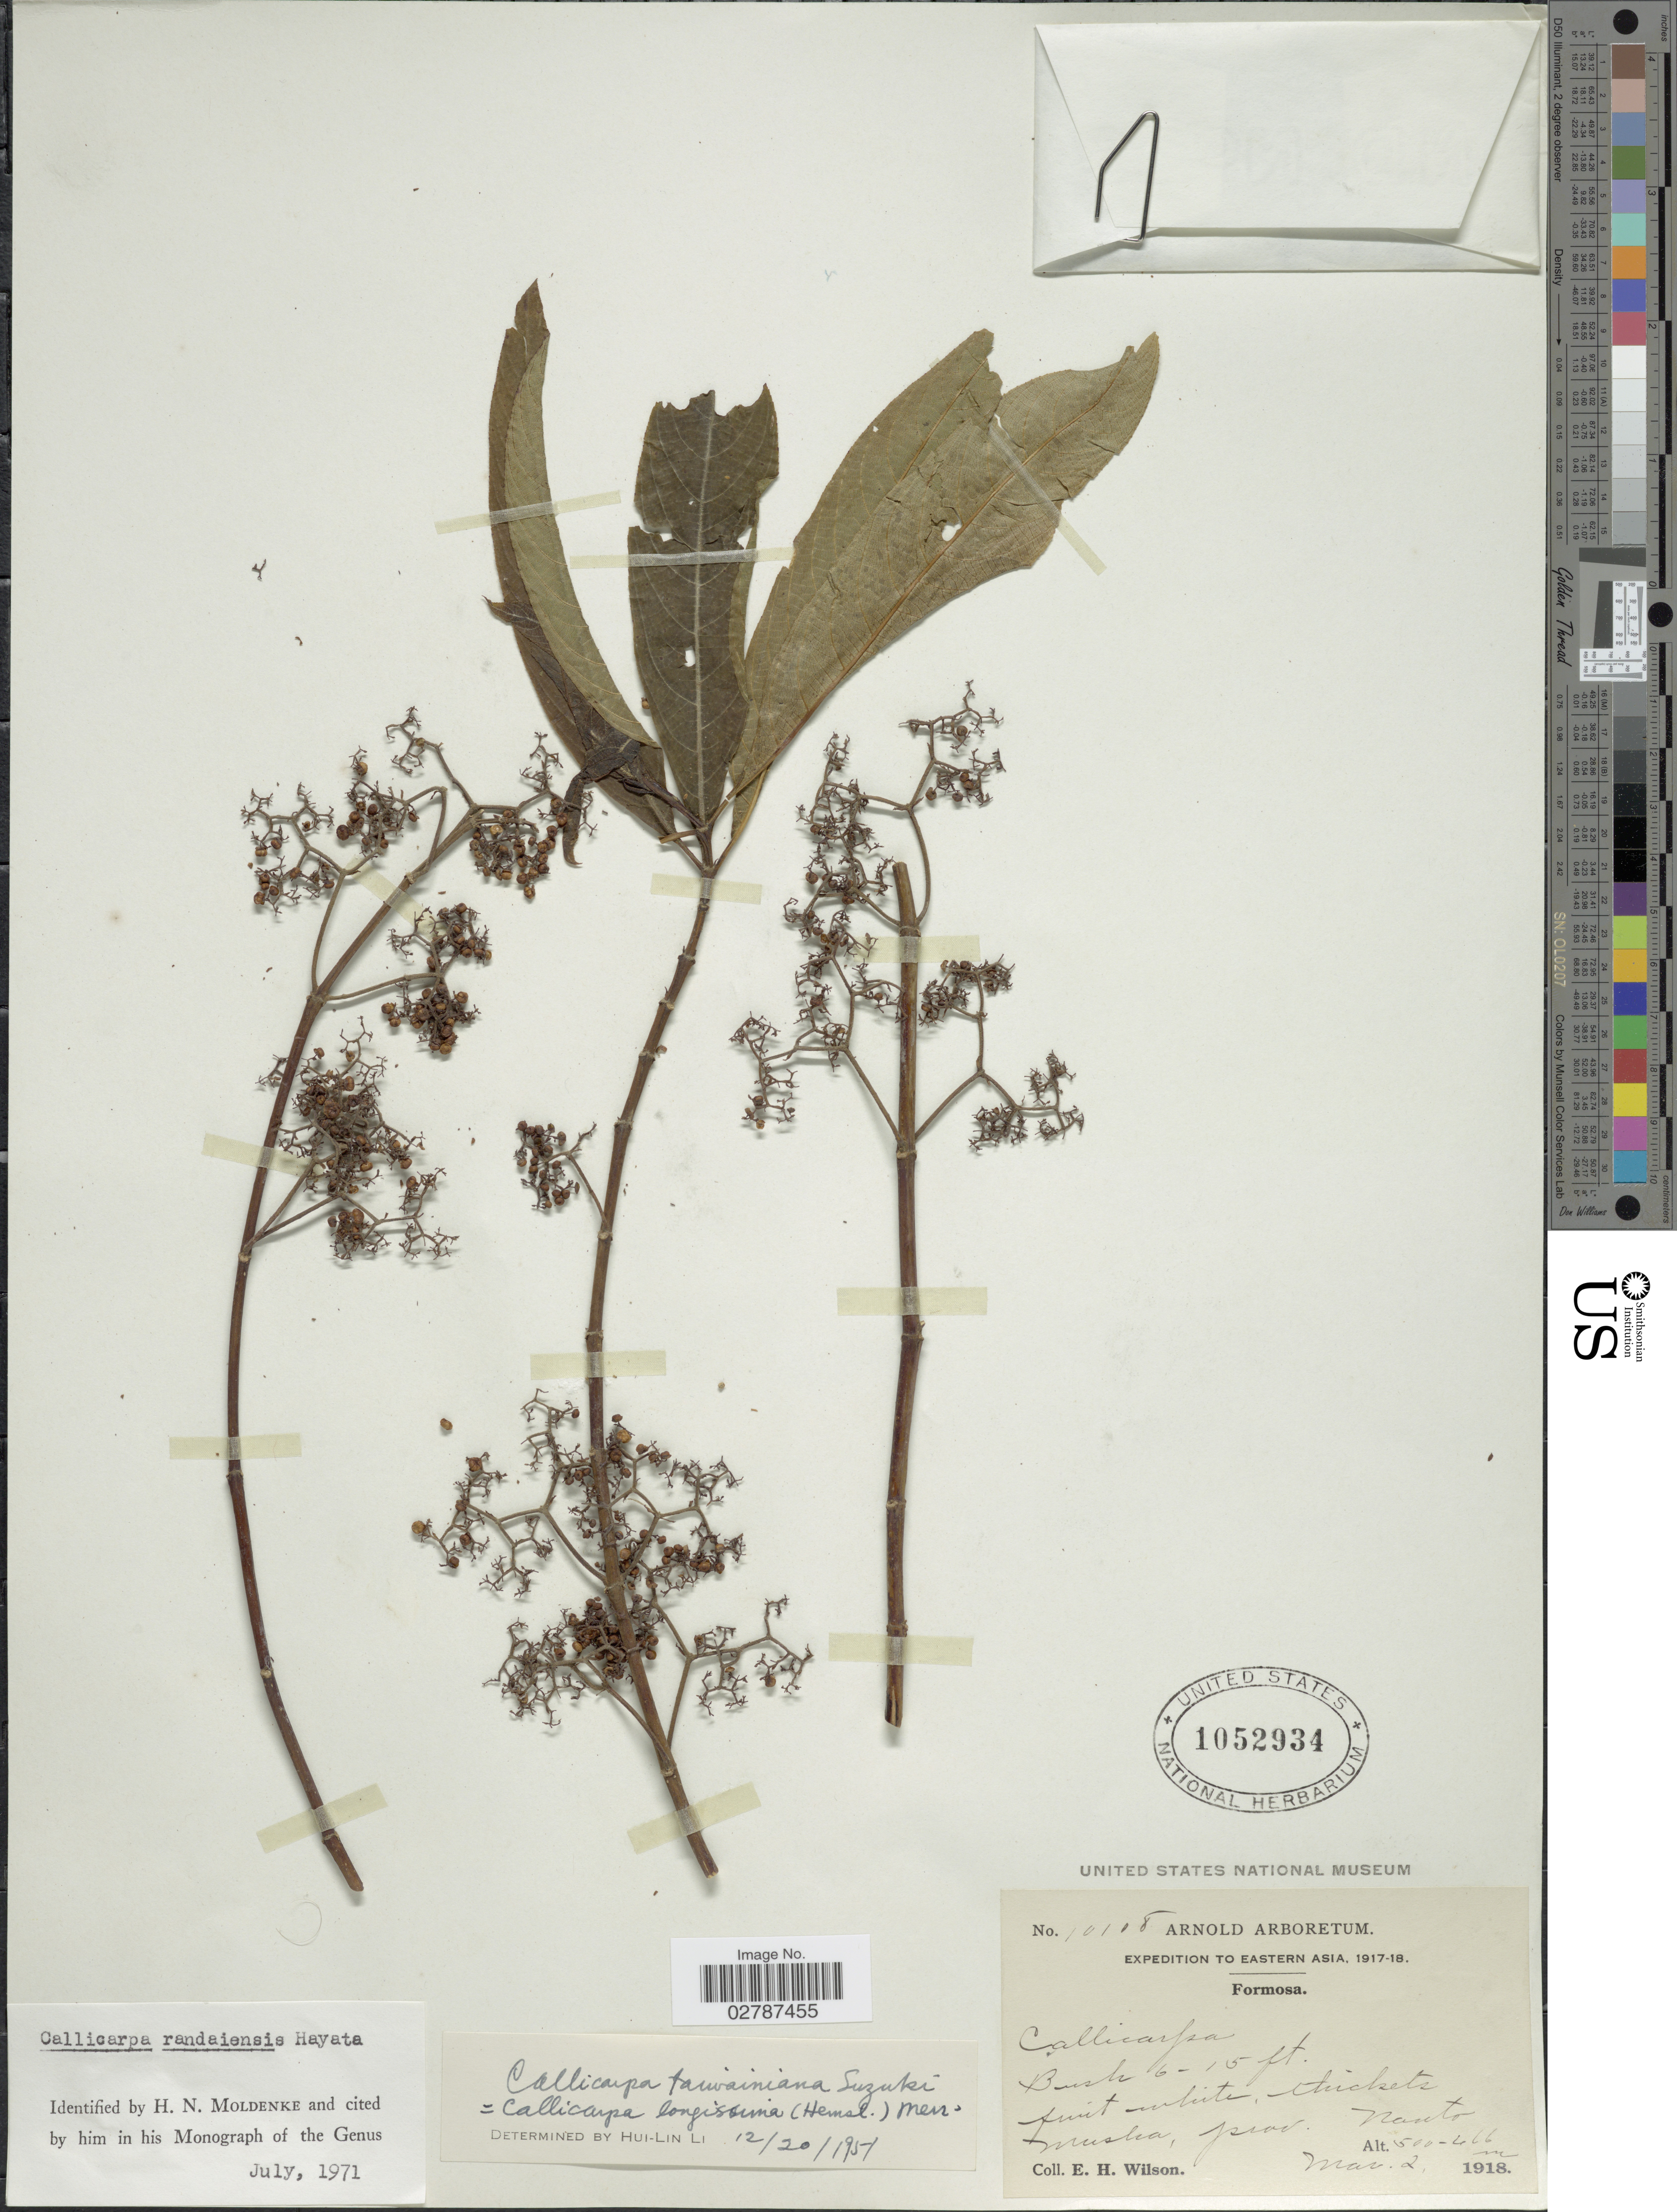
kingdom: Plantae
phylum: Tracheophyta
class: Magnoliopsida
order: Lamiales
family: Lamiaceae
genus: Callicarpa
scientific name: Callicarpa randaiensis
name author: Hayata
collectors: E. Wilson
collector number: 10108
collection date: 1918-03-02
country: Taiwan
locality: Eastern Asia. Formosa. Musha, prov. Nanto.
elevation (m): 500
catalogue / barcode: US 1052934